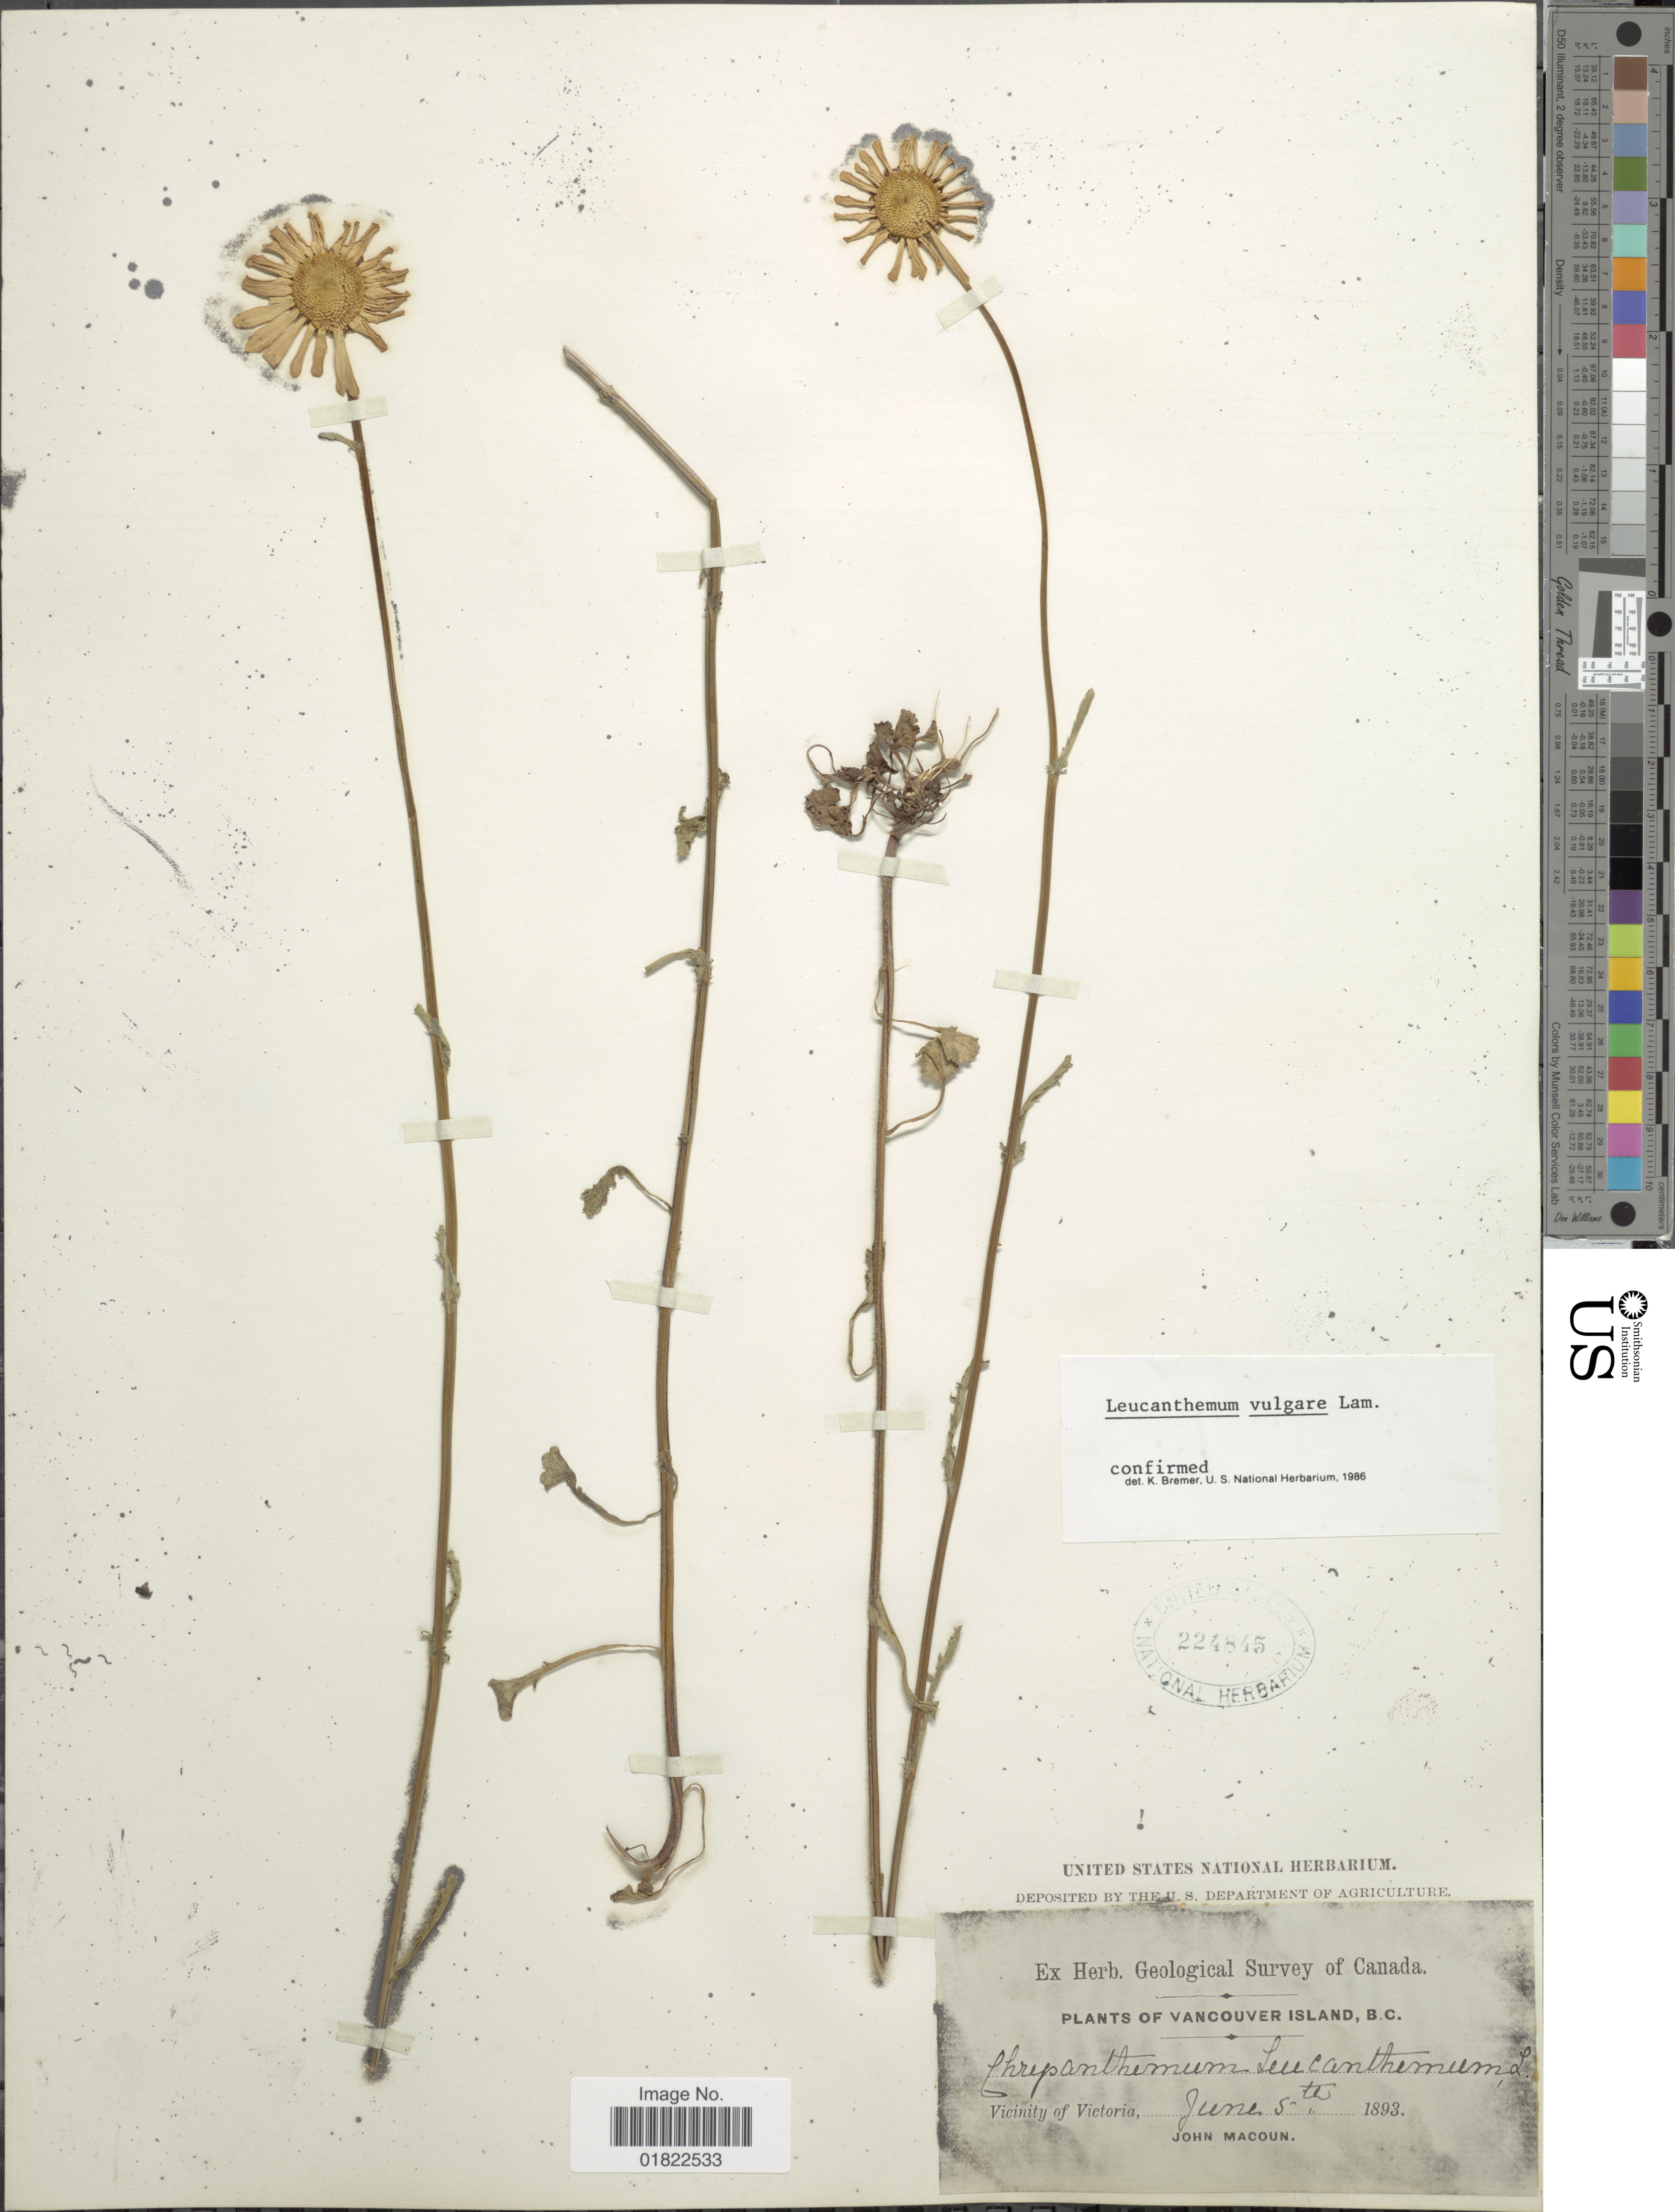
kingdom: Plantae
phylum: Tracheophyta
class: Magnoliopsida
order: Asterales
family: Asteraceae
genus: Leucanthemum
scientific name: Leucanthemum vulgare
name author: Lam.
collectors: J. Macoun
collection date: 1893-06-05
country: Canada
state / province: British Columbia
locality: Vancouver Island, Vicinity of Victoria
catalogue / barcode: US 224845